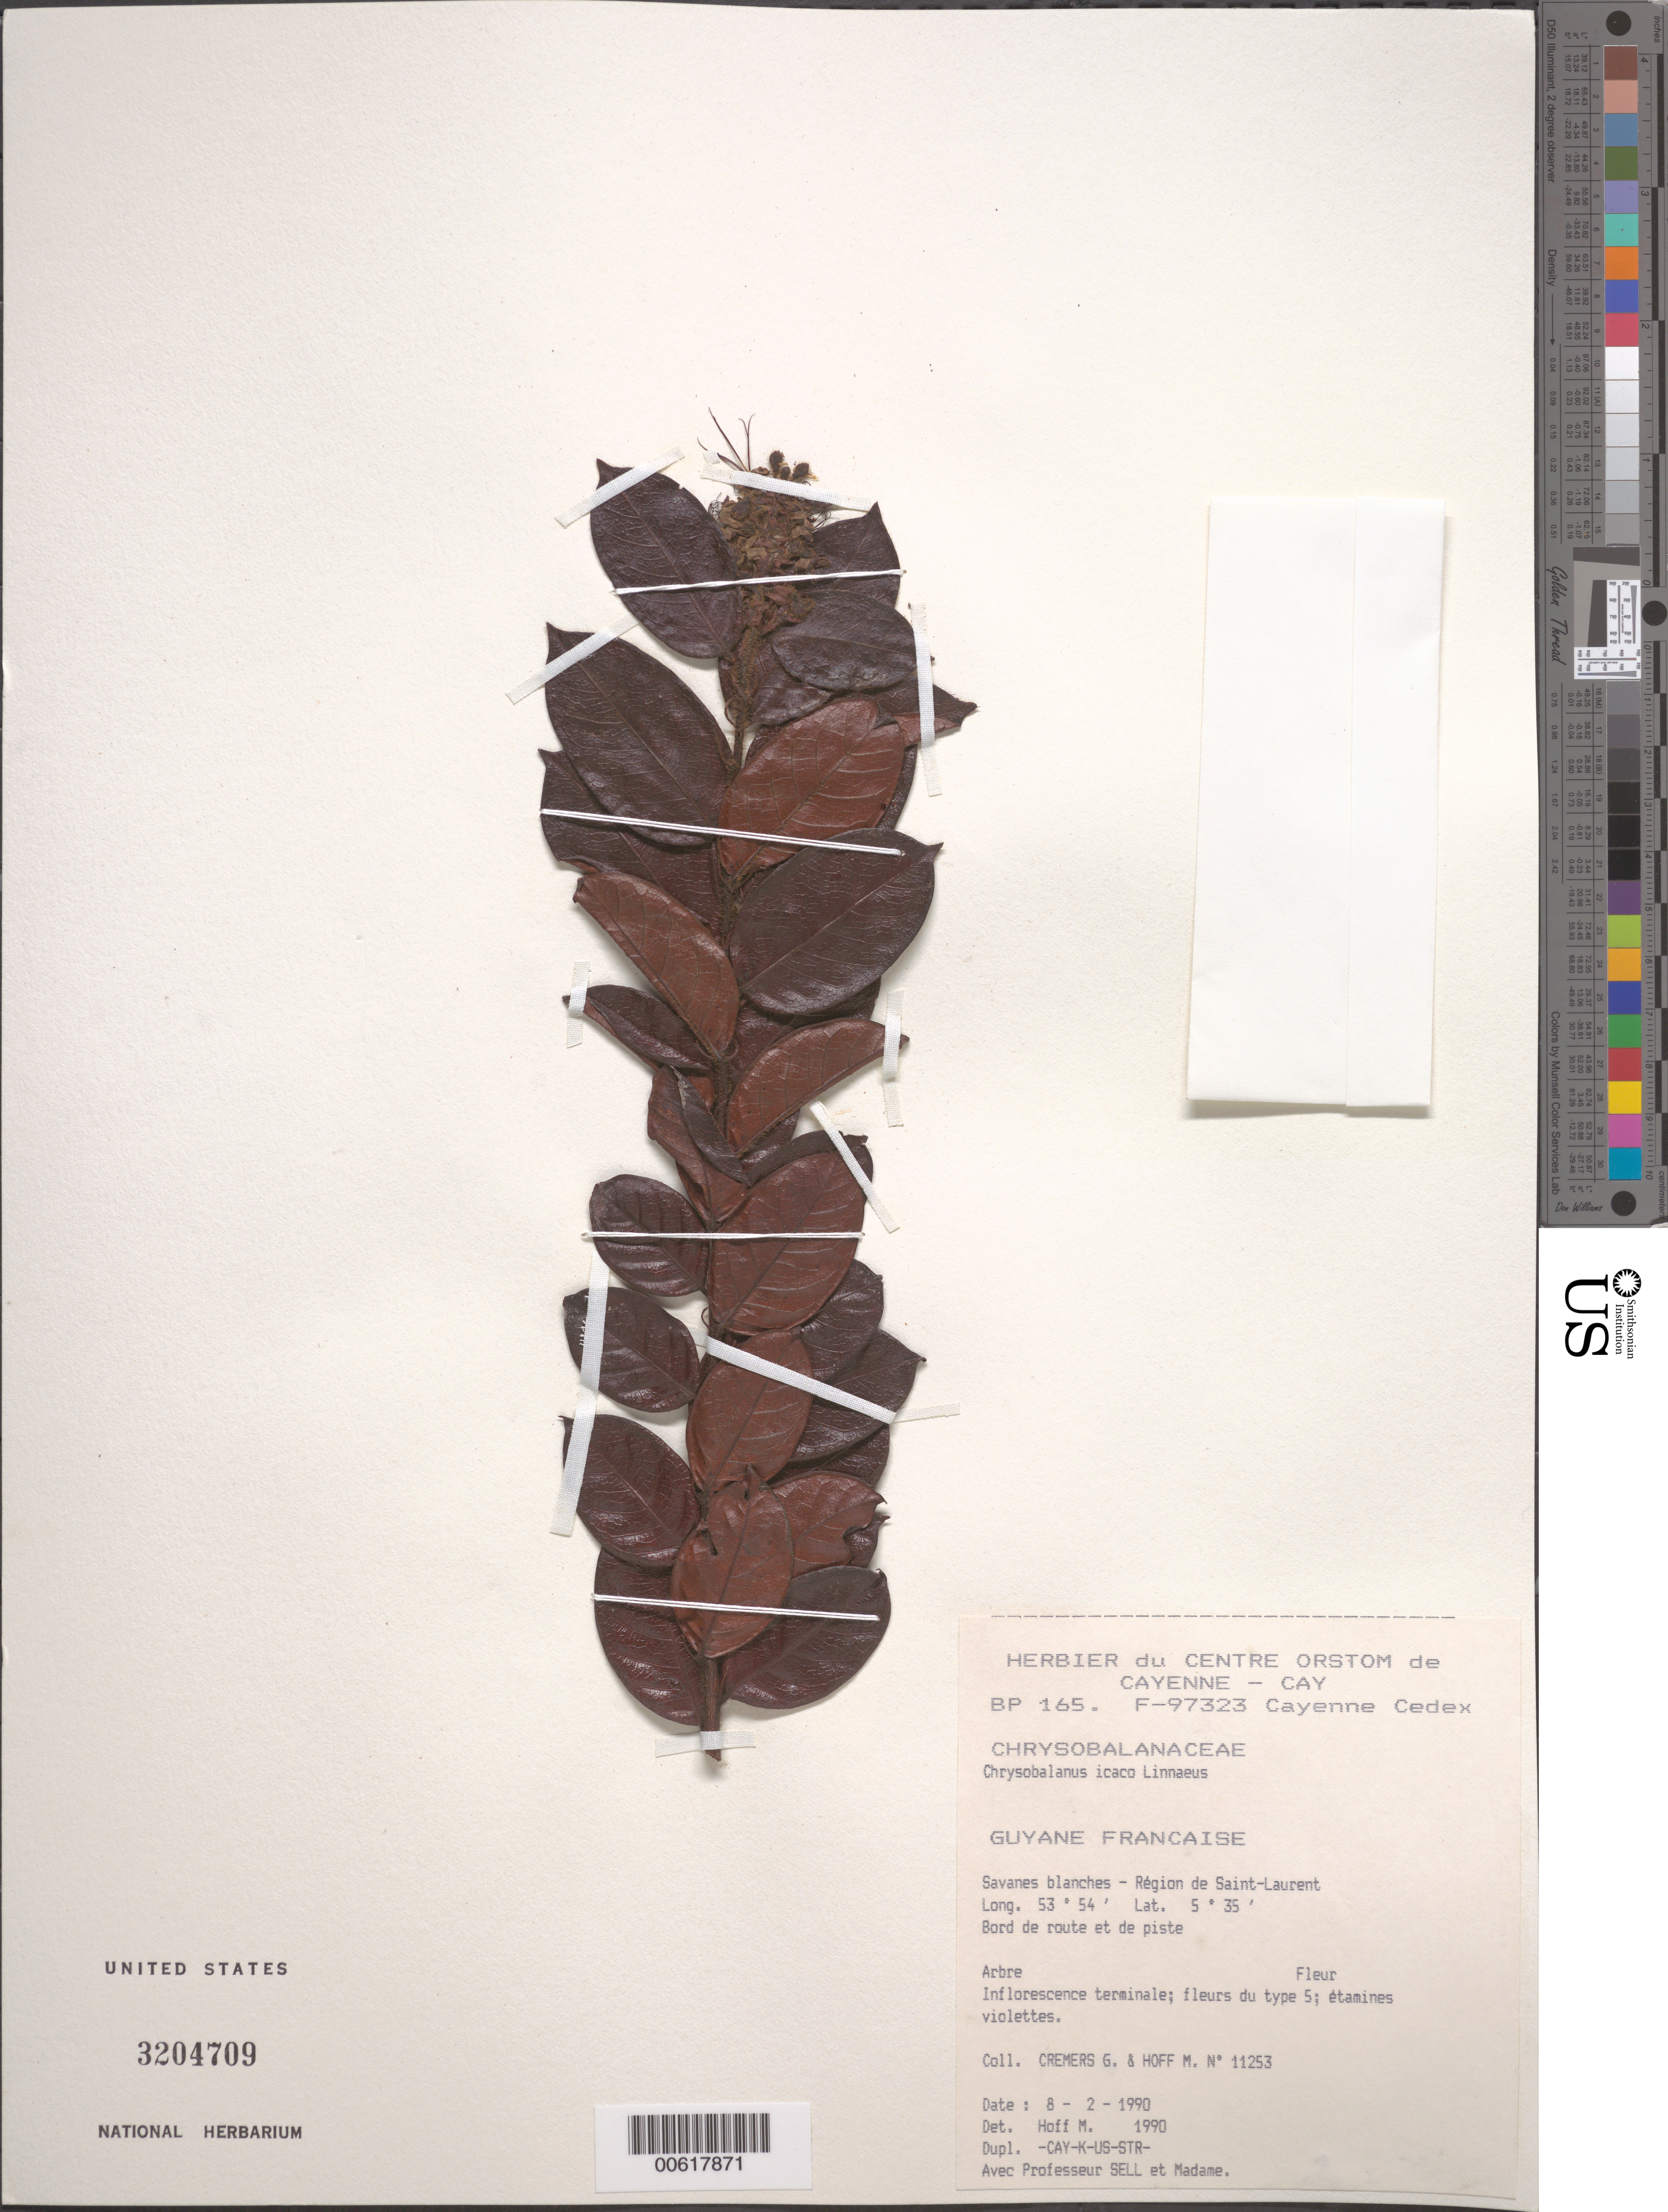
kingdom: Plantae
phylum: Tracheophyta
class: Magnoliopsida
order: Malpighiales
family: Chrysobalanaceae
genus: Chrysobalanus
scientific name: Chrysobalanus icaco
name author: L.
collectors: G. Cremers & M. Hoff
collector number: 11253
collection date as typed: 8-Feb-90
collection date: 1990-02-08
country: French Guiana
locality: St. Laurent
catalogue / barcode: US 3204709